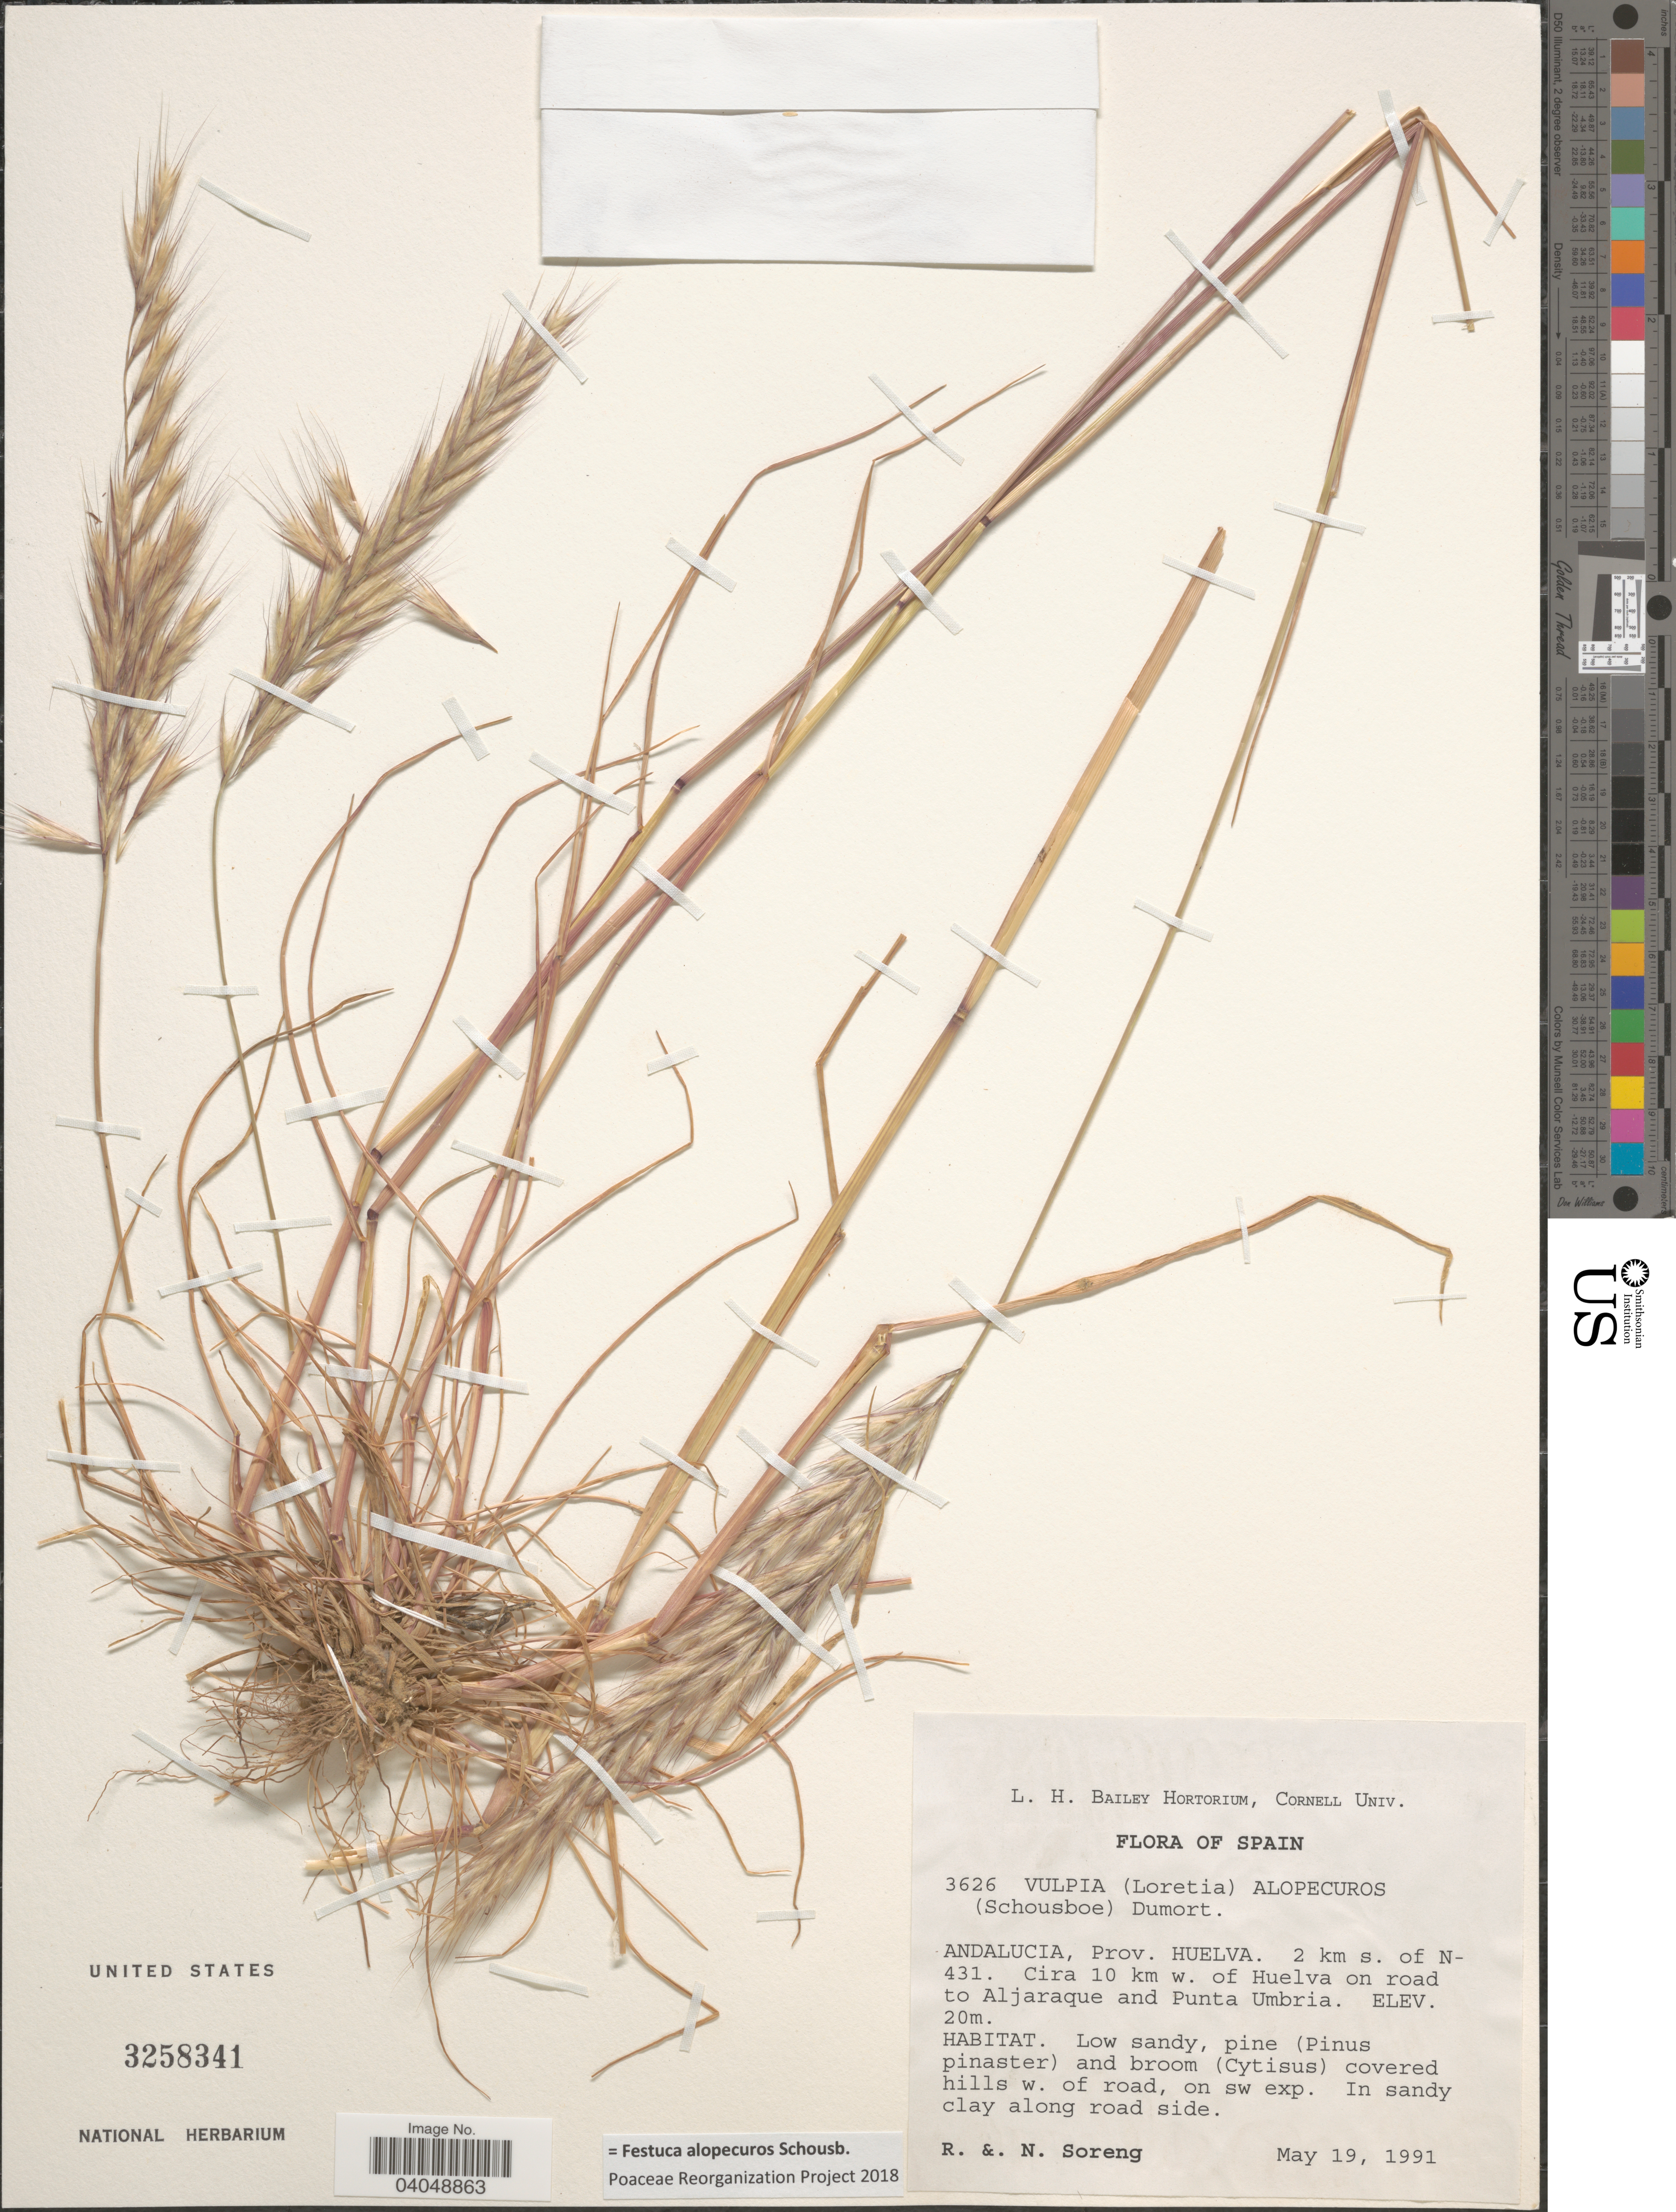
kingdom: Plantae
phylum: Tracheophyta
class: Liliopsida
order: Poales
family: Poaceae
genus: Festuca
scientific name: Festuca alopecuros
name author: Schousb.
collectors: R. J. Soreng & N. L. Soreng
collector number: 3626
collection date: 1991-05-19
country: Spain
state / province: Andalucía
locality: Prov. Huelva. 2 km s. of N-431. Circa 10 km w. of Huelva on road to Aljaraque and Punta Umbria.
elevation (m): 20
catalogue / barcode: US 3258341